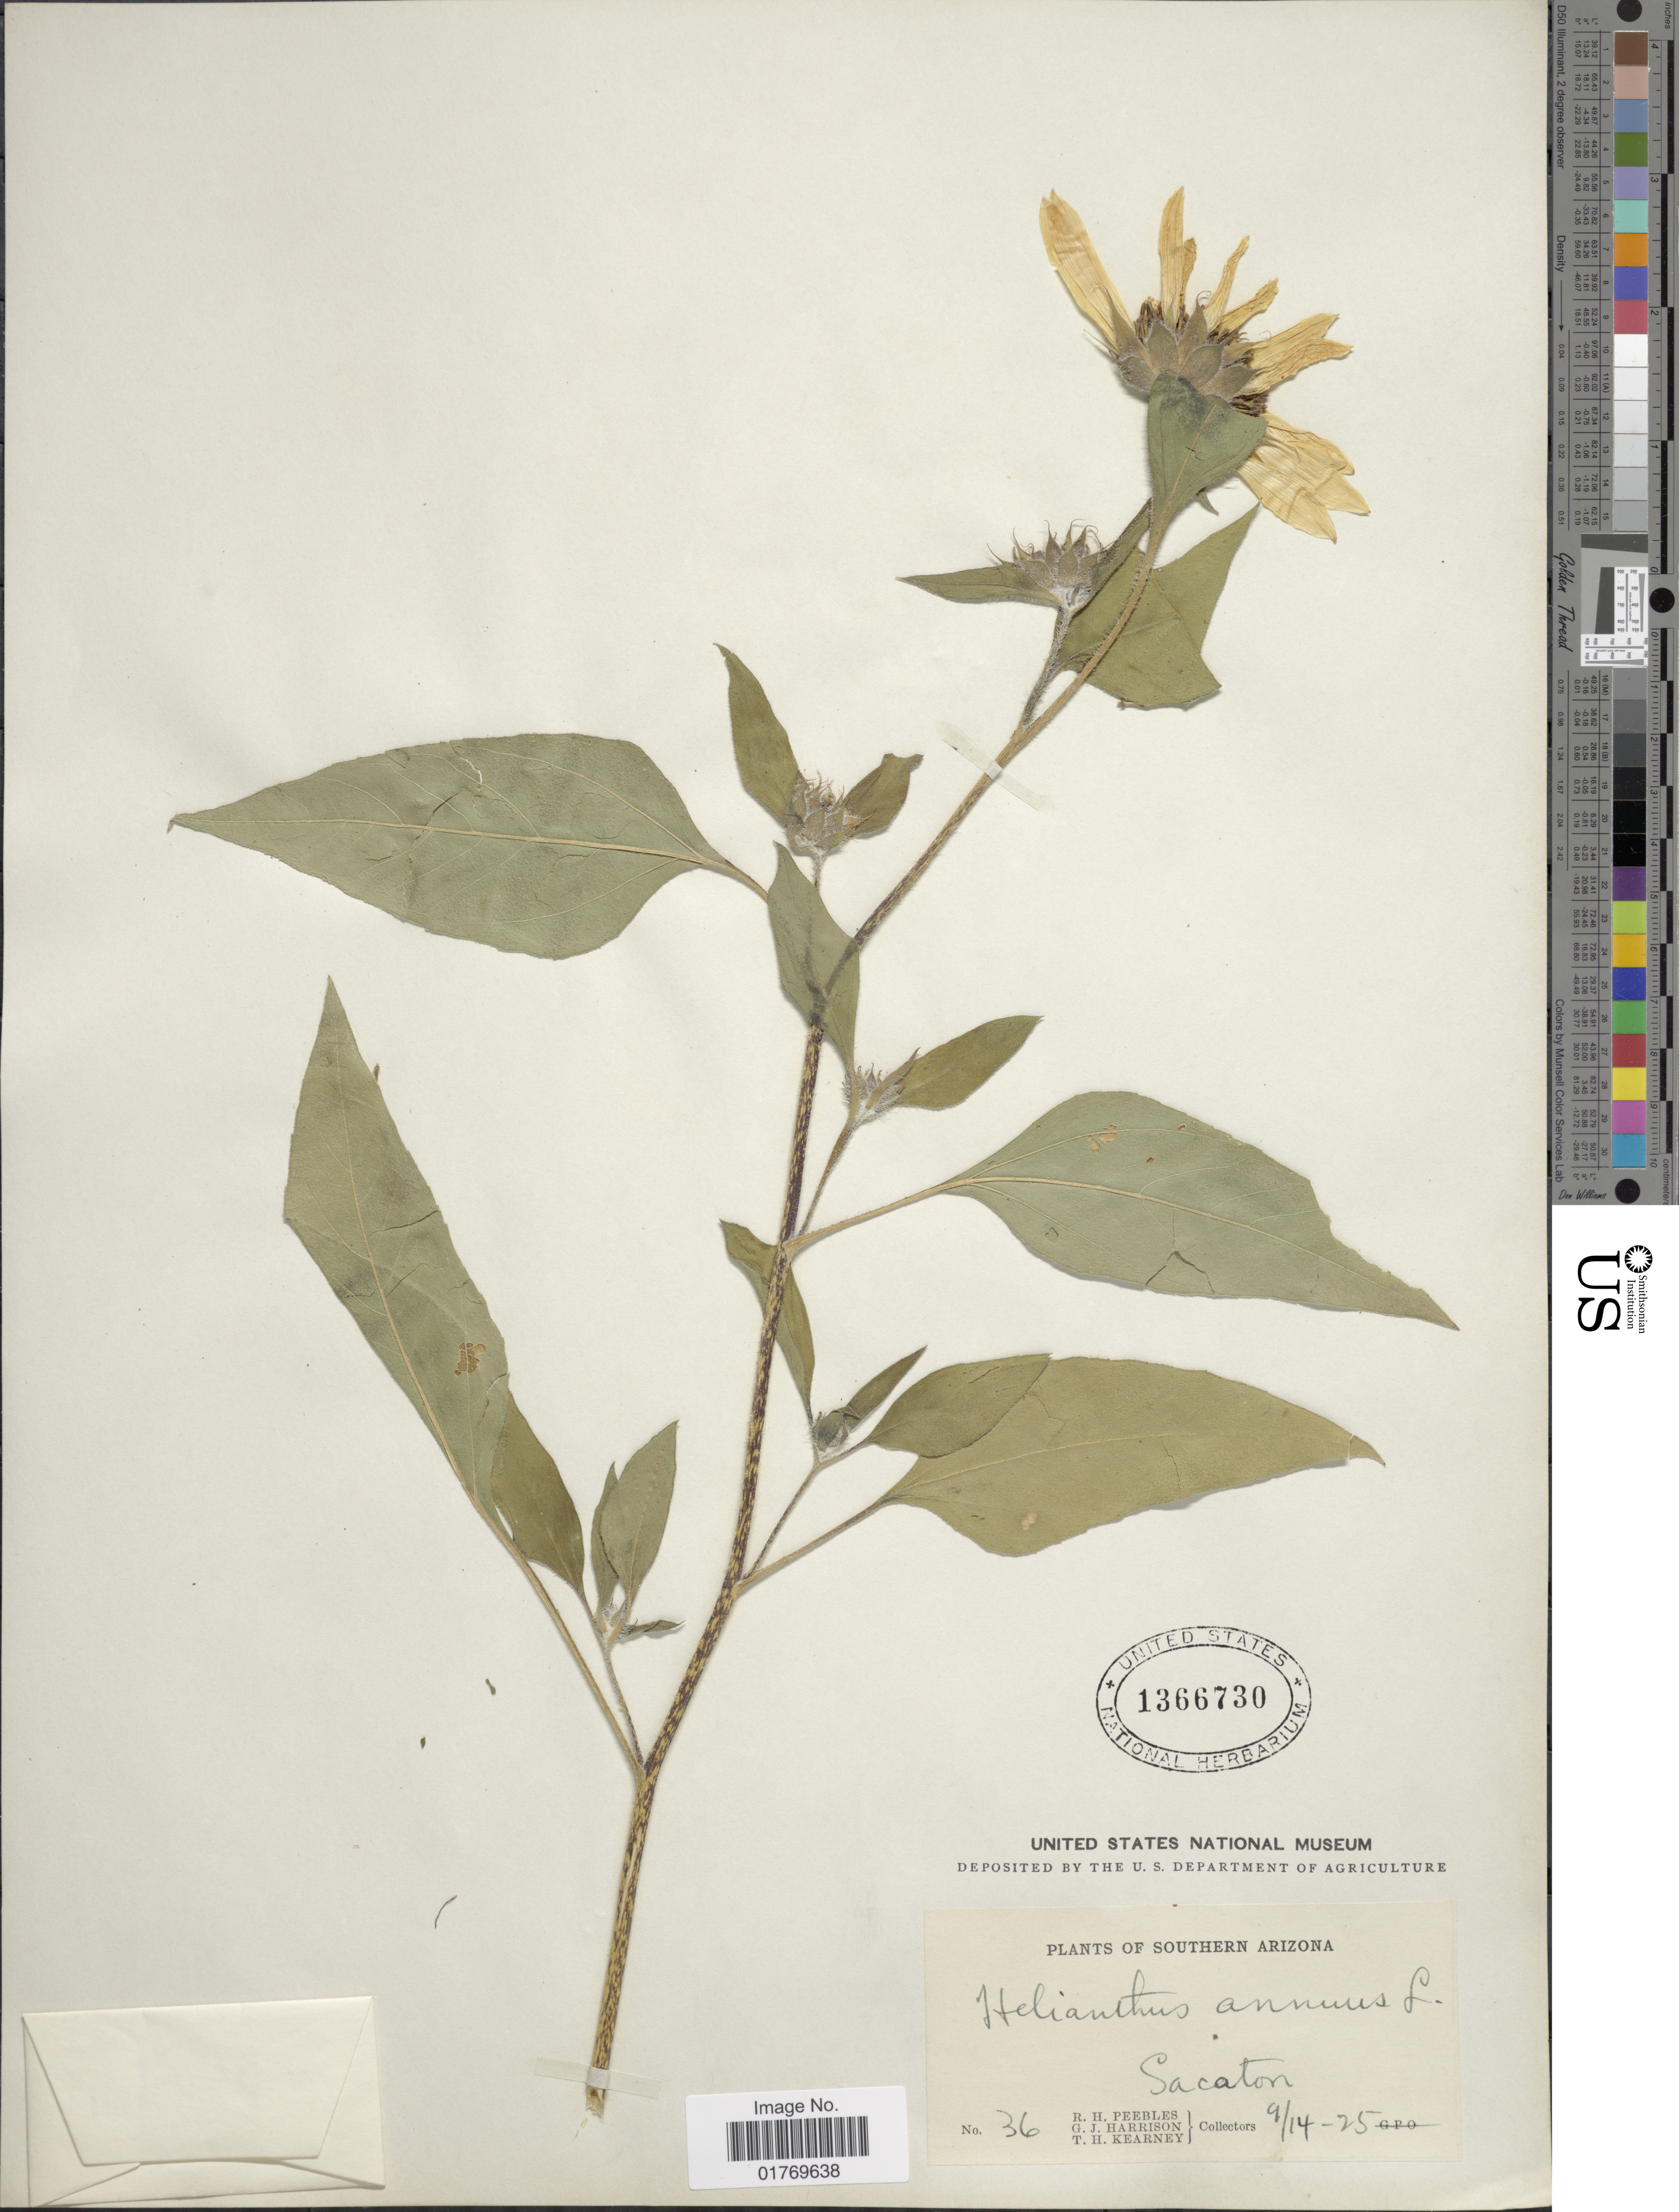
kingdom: Plantae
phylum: Tracheophyta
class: Magnoliopsida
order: Asterales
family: Asteraceae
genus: Helianthus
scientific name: Helianthus annuus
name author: L.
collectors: R. H. Peebles, G. J. Harrison & T. H. Kearney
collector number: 36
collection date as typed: Transcribed d/m/y: 14/9/25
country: United States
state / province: Arizona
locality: Southern Arizona, Sacaton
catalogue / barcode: US 1366730